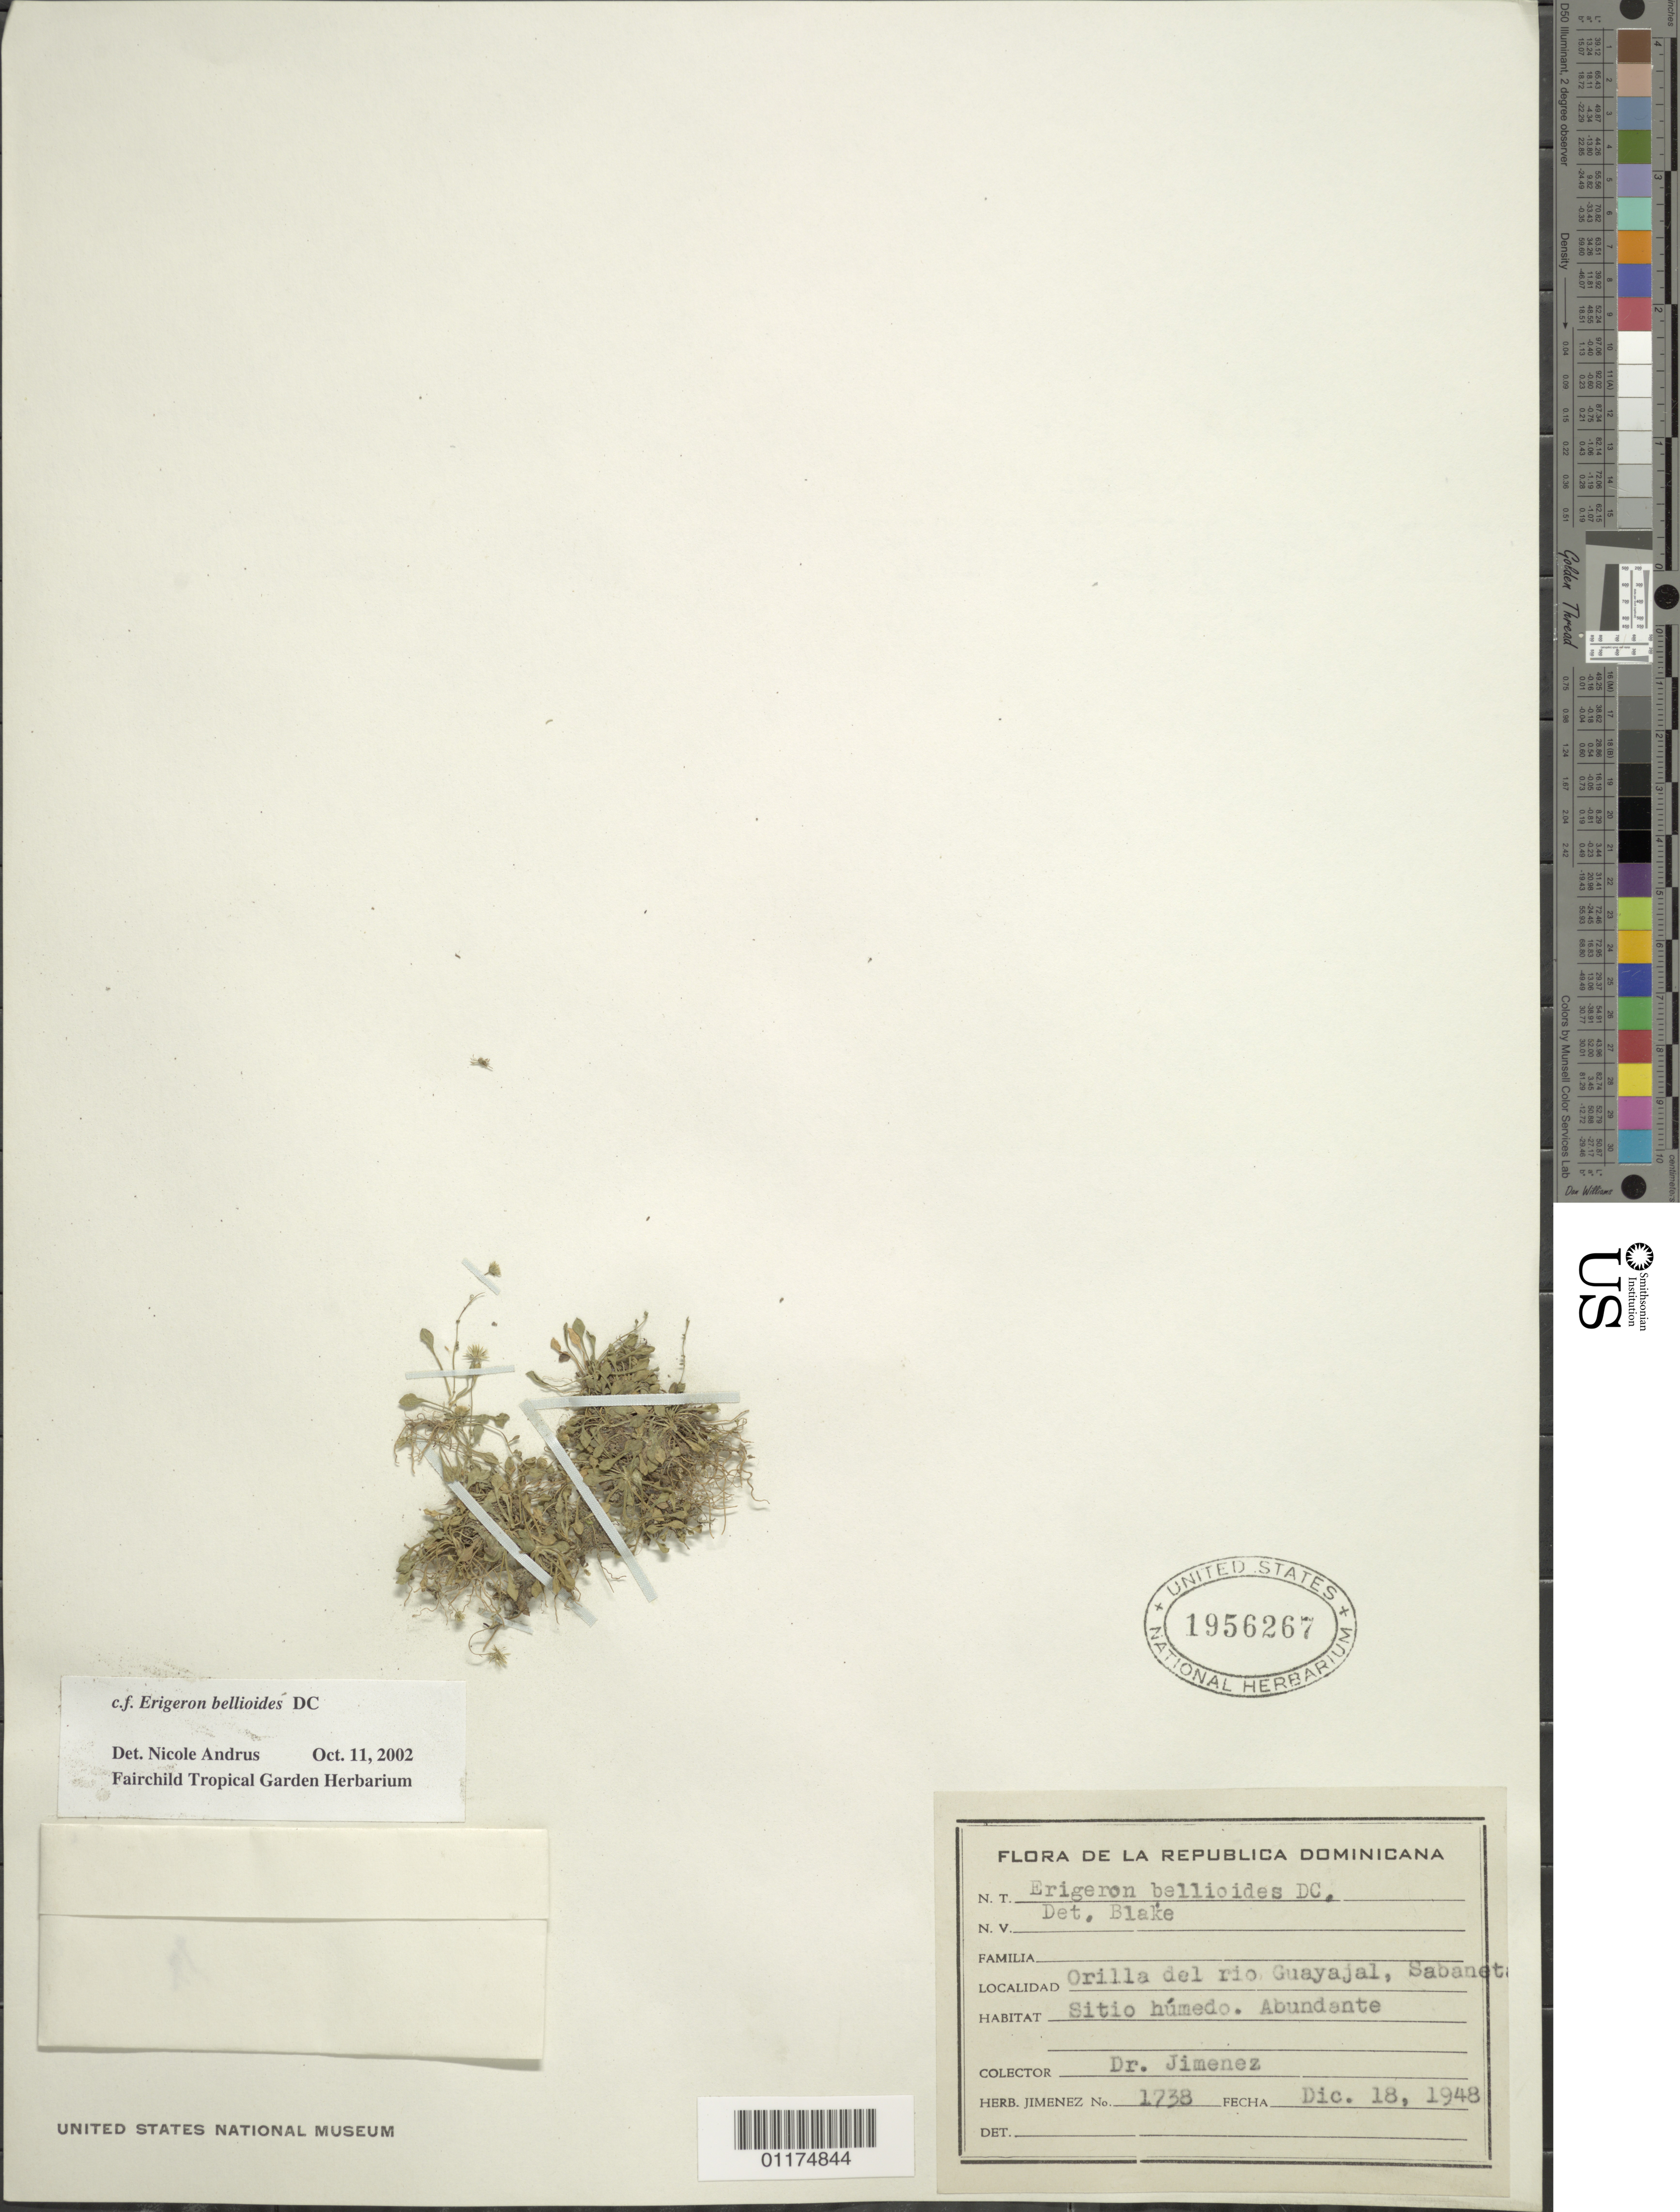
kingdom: Plantae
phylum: Tracheophyta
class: Magnoliopsida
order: Asterales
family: Asteraceae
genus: Erigeron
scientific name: Erigeron bellioides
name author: DC.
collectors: J. J. Jiménez Almonte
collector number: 1738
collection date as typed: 18 Dec 1948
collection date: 1948-12-18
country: Dominican Republic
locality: Orilla del rio Guayajal, Sabaneta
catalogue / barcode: US 1956267